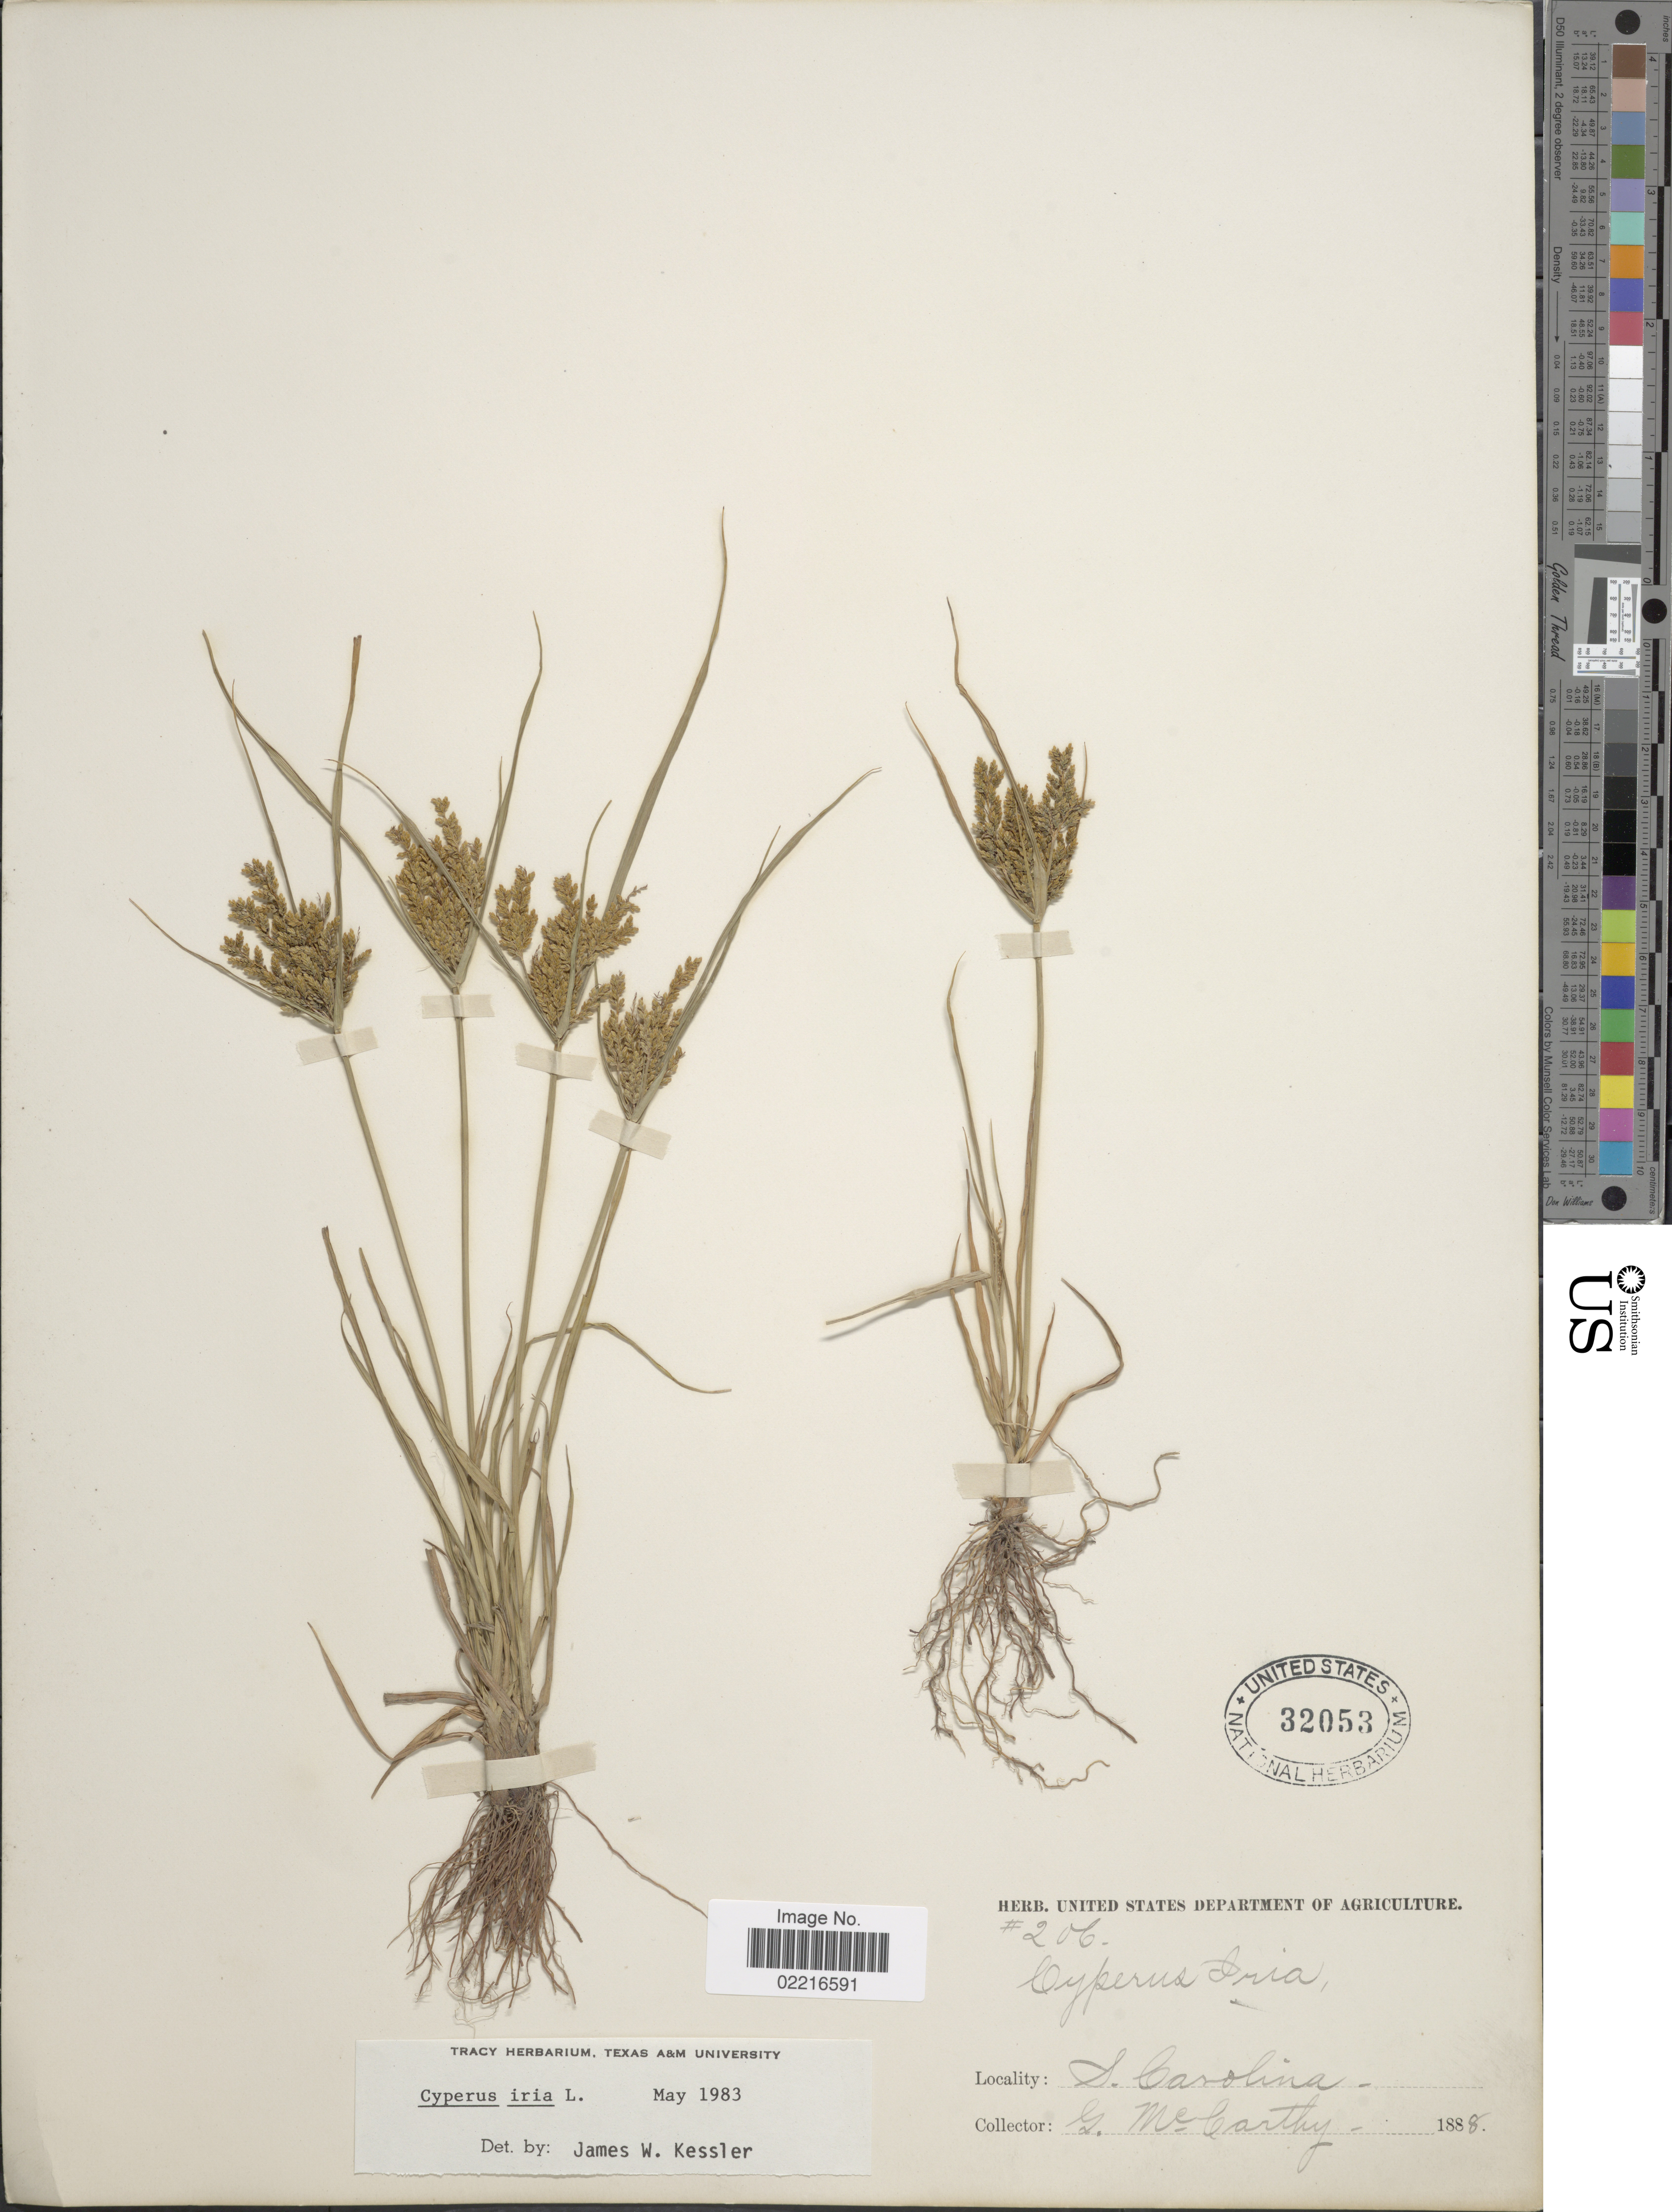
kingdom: Plantae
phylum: Tracheophyta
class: Liliopsida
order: Poales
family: Cyperaceae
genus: Cyperus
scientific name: Cyperus iria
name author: L.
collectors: G. McCarthy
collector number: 206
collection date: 1888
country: United States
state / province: South Carolina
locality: S. Carolina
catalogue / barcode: US 32053